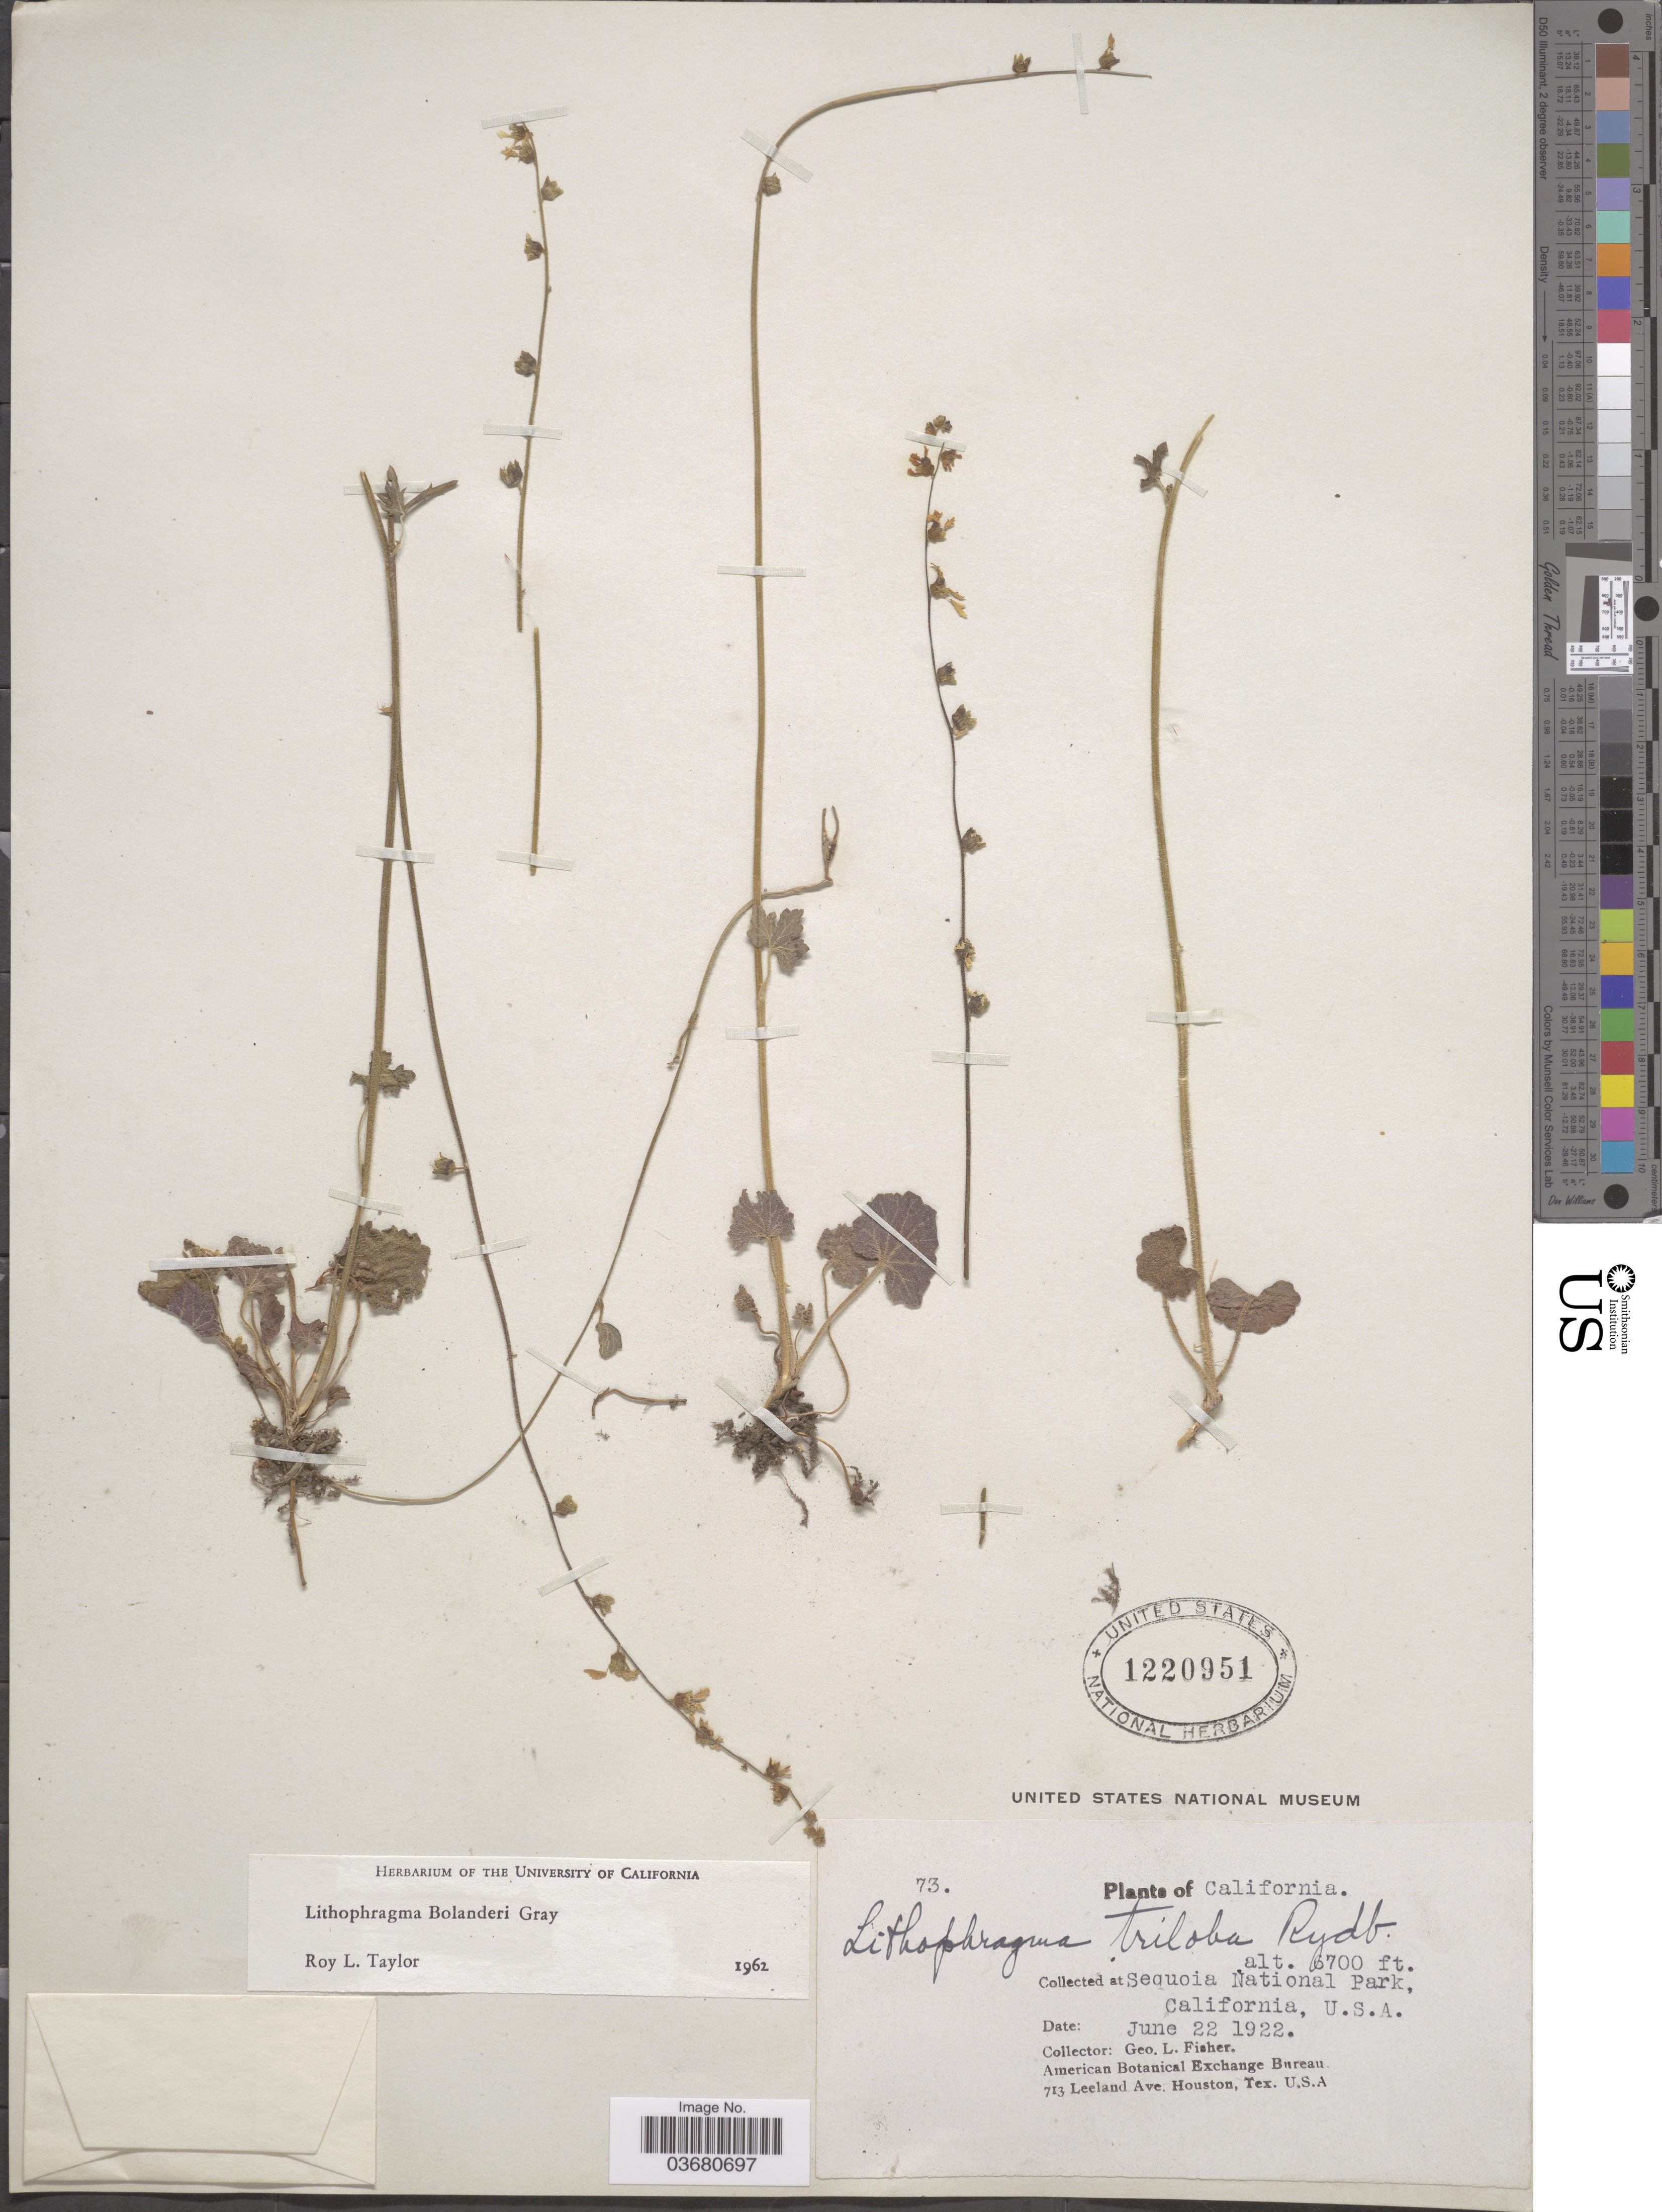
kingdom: Plantae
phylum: Tracheophyta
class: Magnoliopsida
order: Saxifragales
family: Saxifragaceae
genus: Lithophragma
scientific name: Lithophragma bolanderi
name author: A. Gray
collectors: G. L. Fisher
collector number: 73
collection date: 1922-06-22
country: United States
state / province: California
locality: Sequoia National Park.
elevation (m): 2042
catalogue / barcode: US 1220951